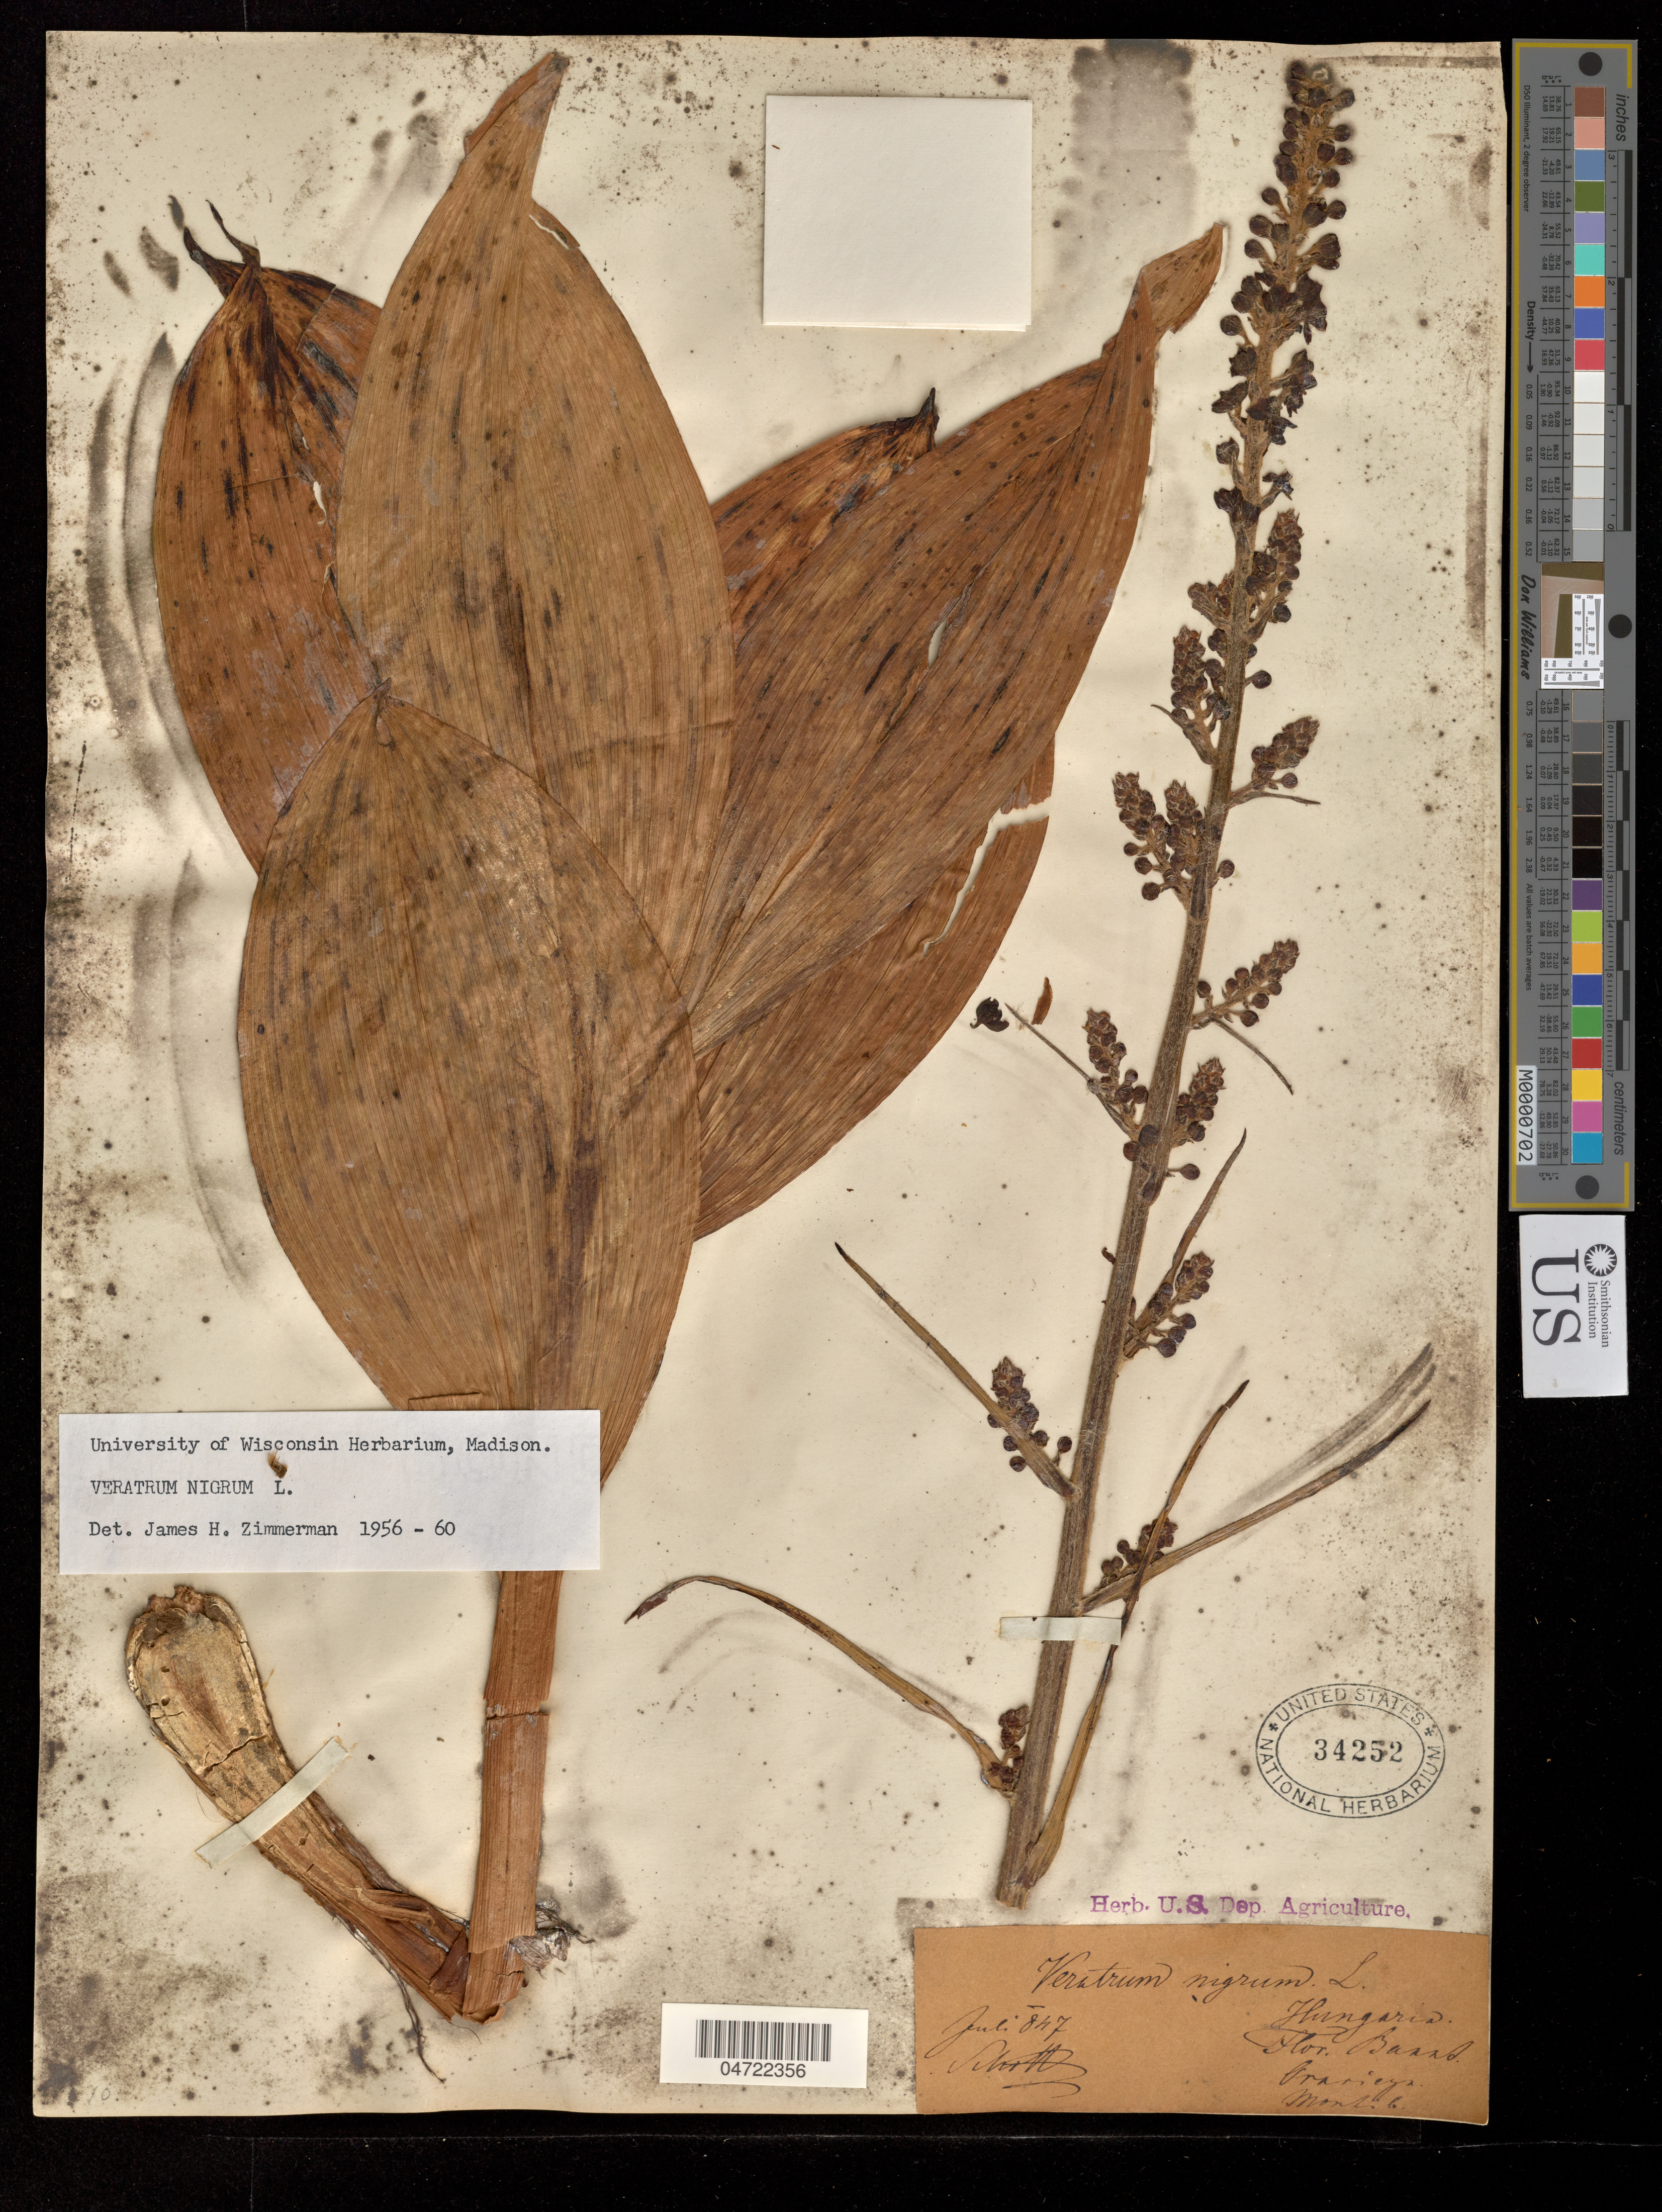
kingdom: Plantae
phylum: Tracheophyta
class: Liliopsida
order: Liliales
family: Melanthiaceae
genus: Veratrum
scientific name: Veratrum nigrum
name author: L.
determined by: Zimmerman, James Hall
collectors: Schott, --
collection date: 1847-07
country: Romania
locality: Flor. Banat, Oravicza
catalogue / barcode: US 34252